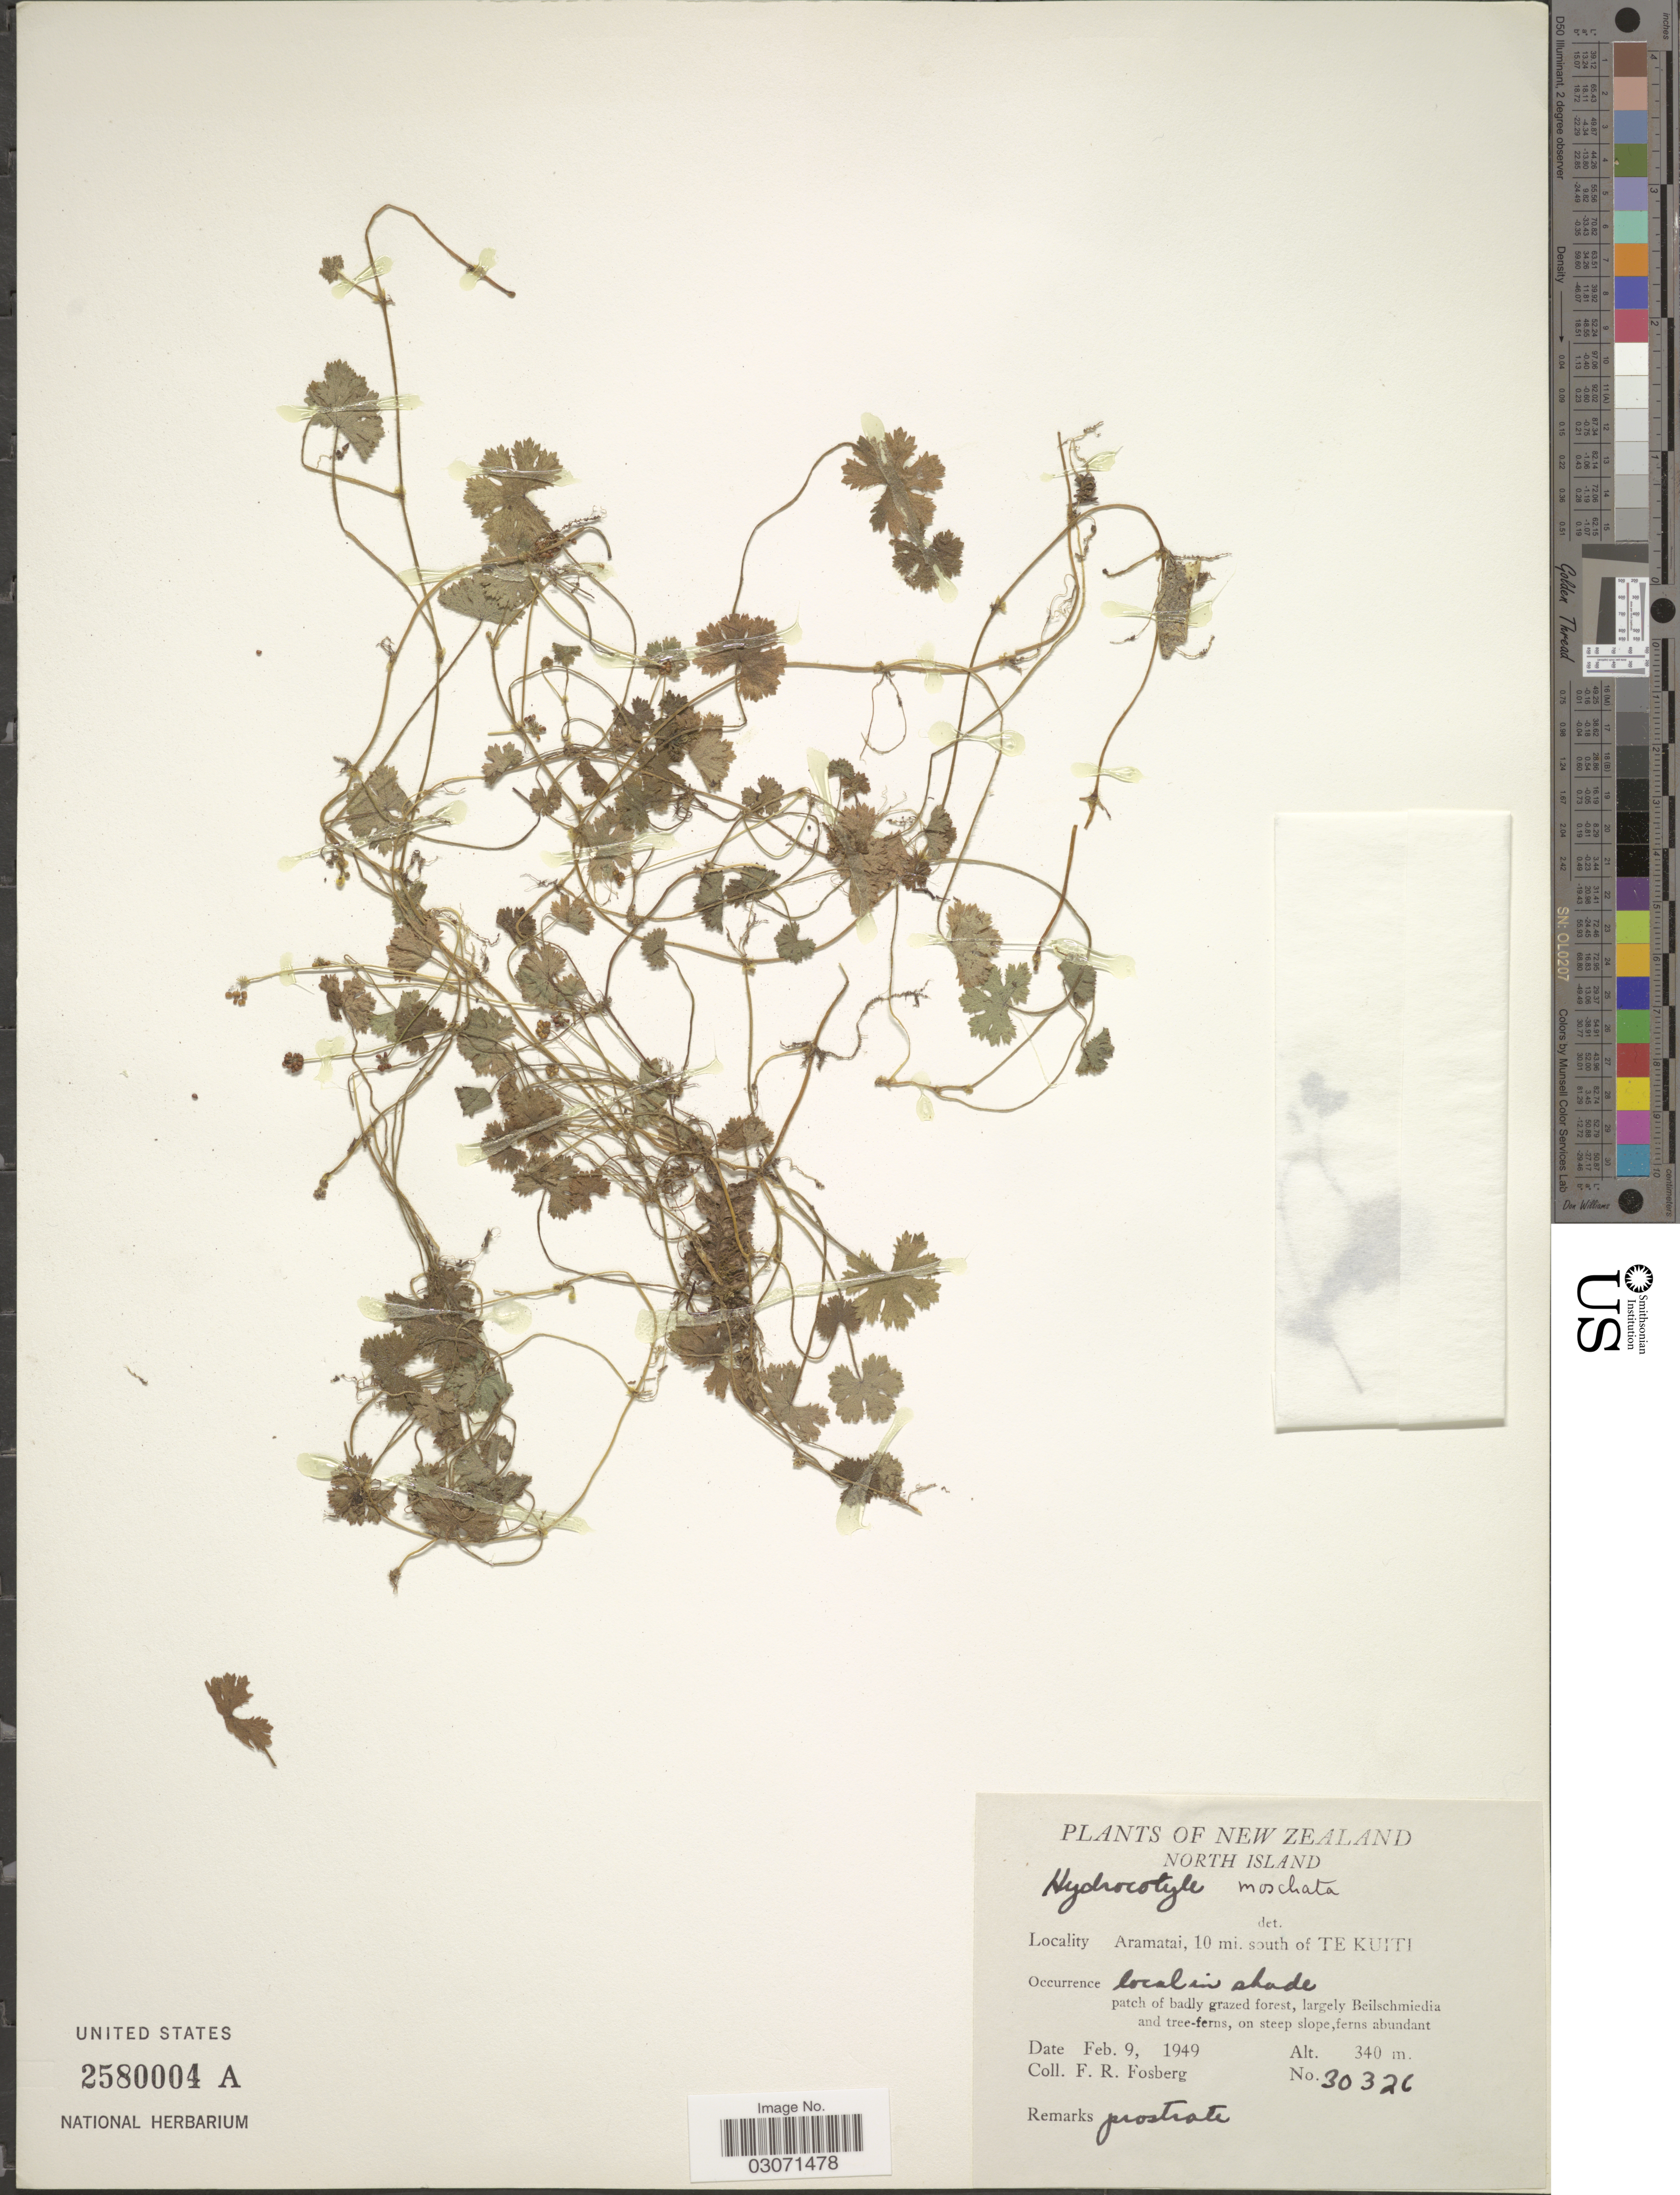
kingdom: Plantae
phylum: Tracheophyta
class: Magnoliopsida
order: Apiales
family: Araliaceae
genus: Hydrocotyle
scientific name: Hydrocotyle moschata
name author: G. Forst.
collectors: F. R. Fosberg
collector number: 30326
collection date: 1949-02-09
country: New Zealand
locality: North Island. Aramatai, 10 mi. south of Te Kuiti.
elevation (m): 340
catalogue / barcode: US 2580004A